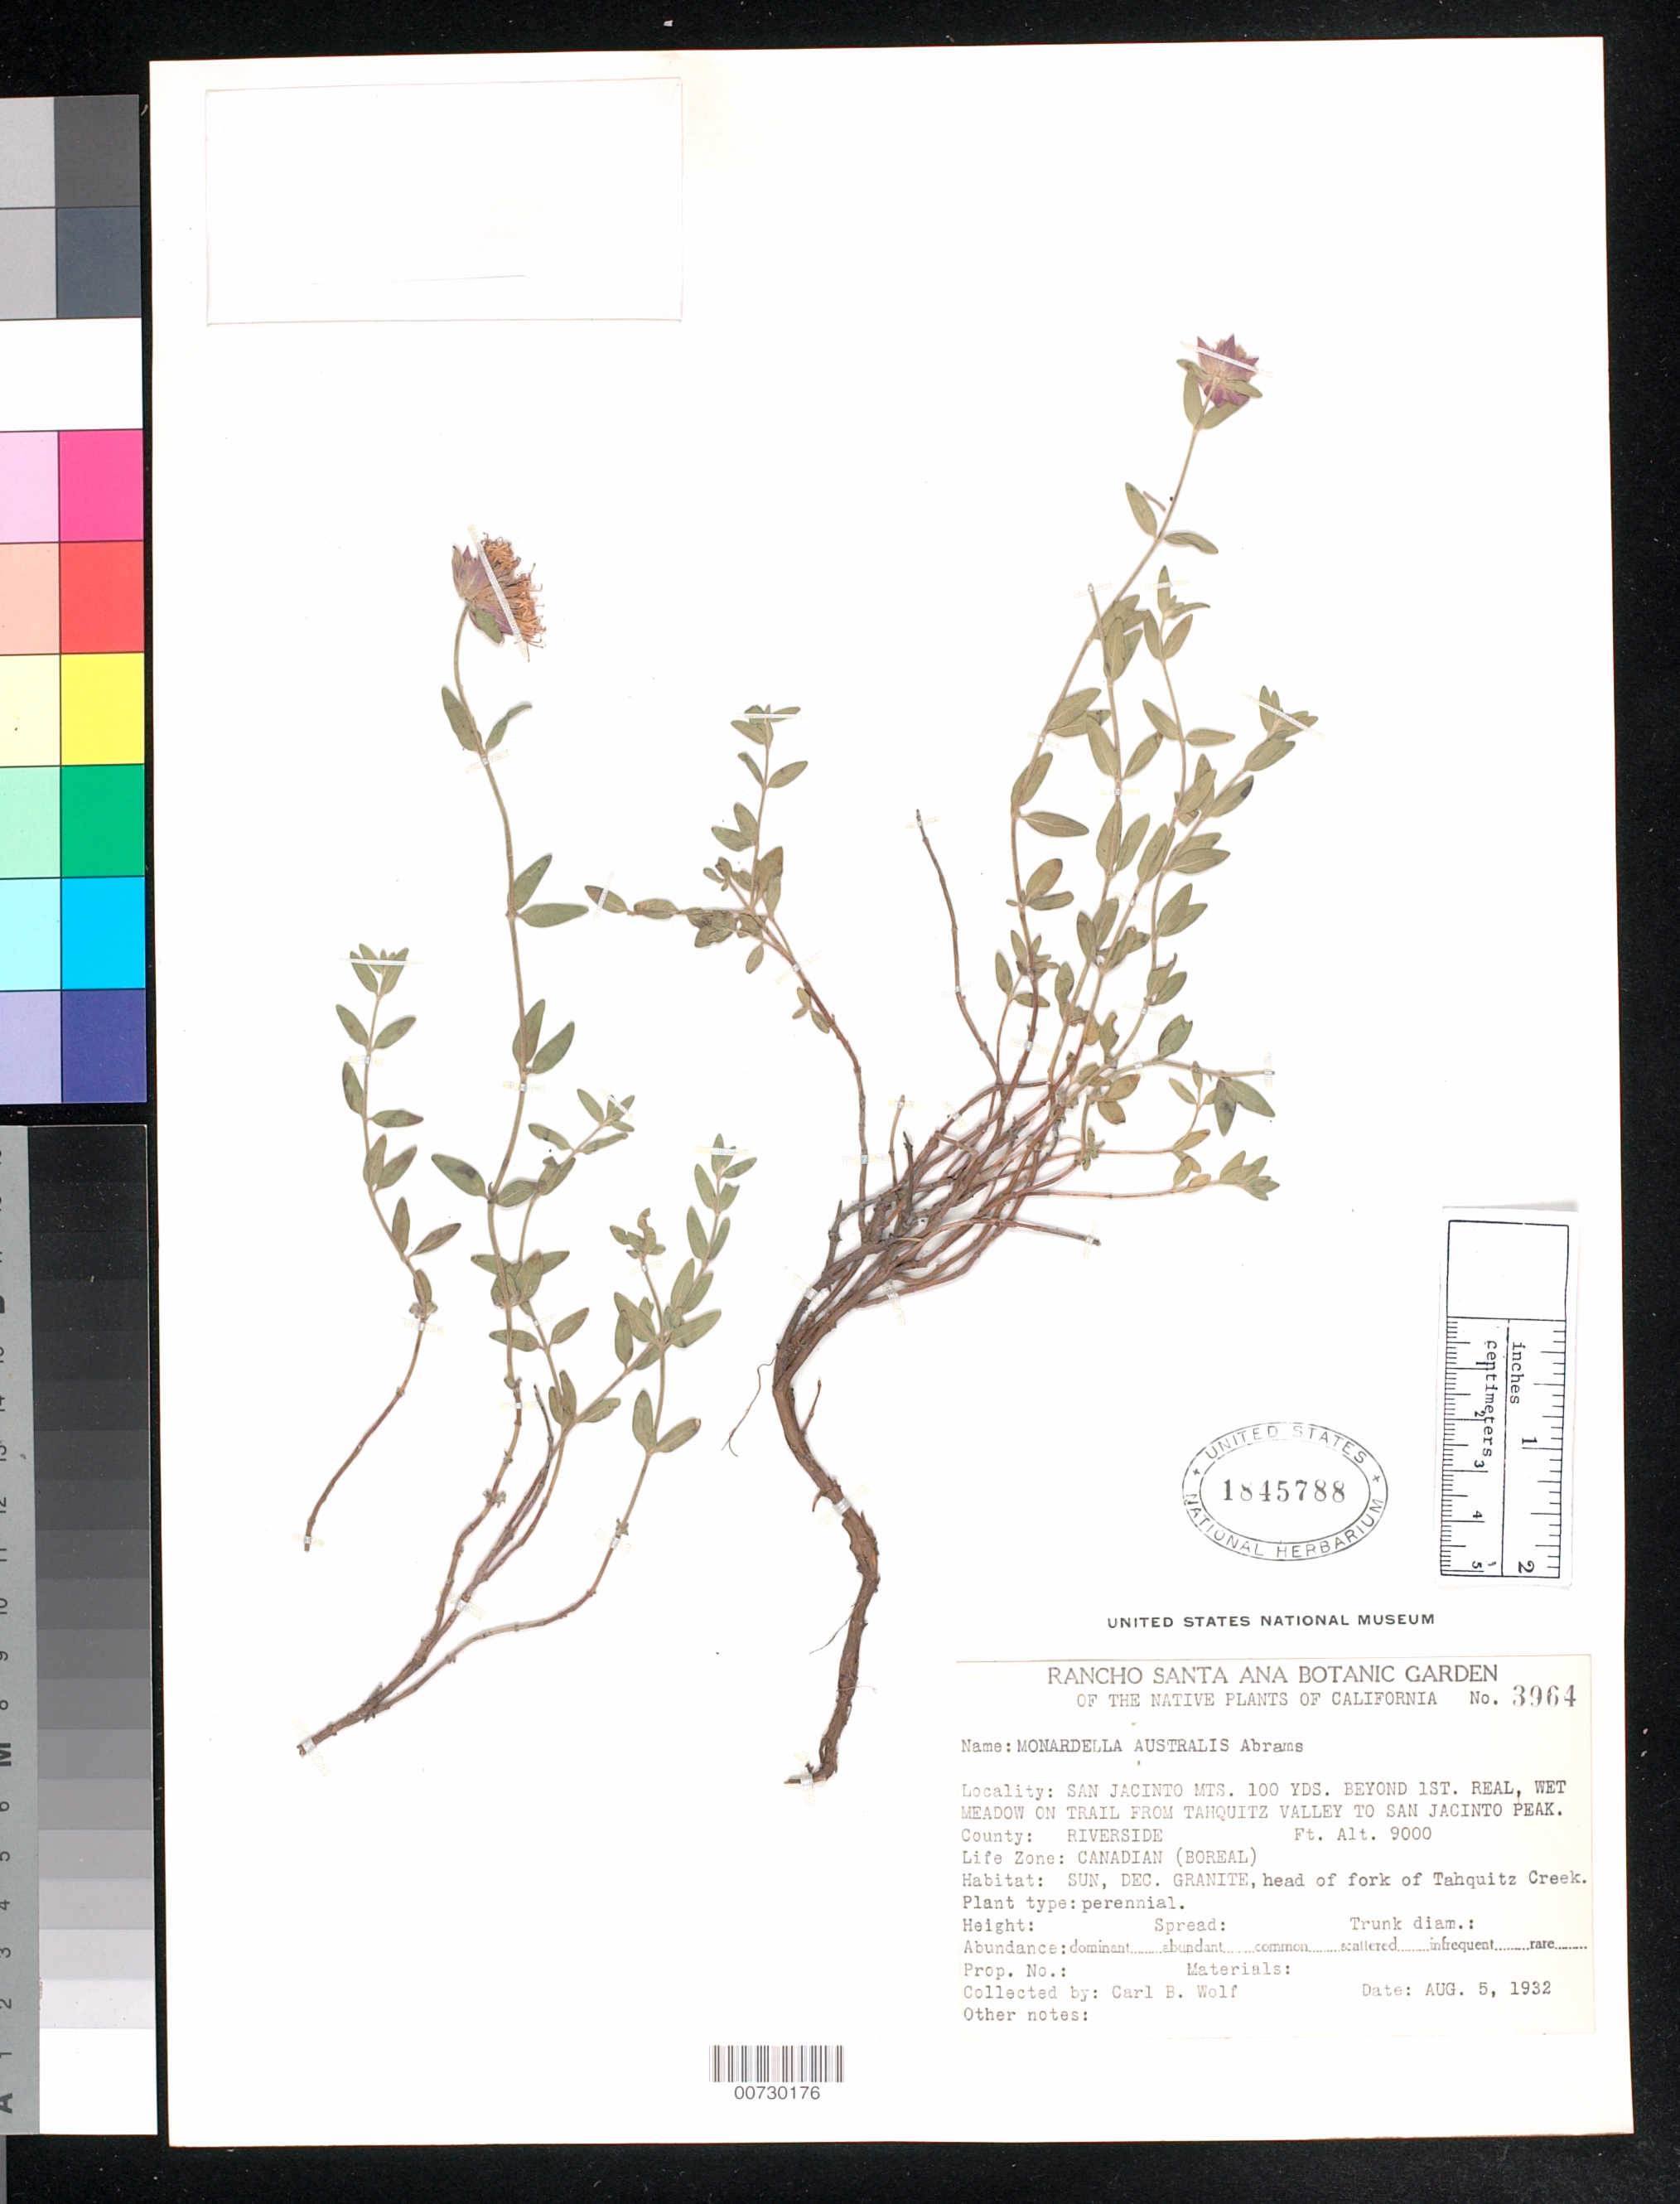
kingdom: Plantae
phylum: Tracheophyta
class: Magnoliopsida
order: Lamiales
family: Lamiaceae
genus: Monardella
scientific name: Monardella australis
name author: Abrams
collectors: C. B. Wolf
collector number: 3964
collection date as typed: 5 Aug 1932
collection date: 1932-08-05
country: United States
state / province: California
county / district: Riverside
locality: San Jacinto Mts. 100 Yds. Beyond 1st. real, wet meadow on trail from Tahquitz Valley to San Jacinto Peak.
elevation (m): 2743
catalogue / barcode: US 1845788